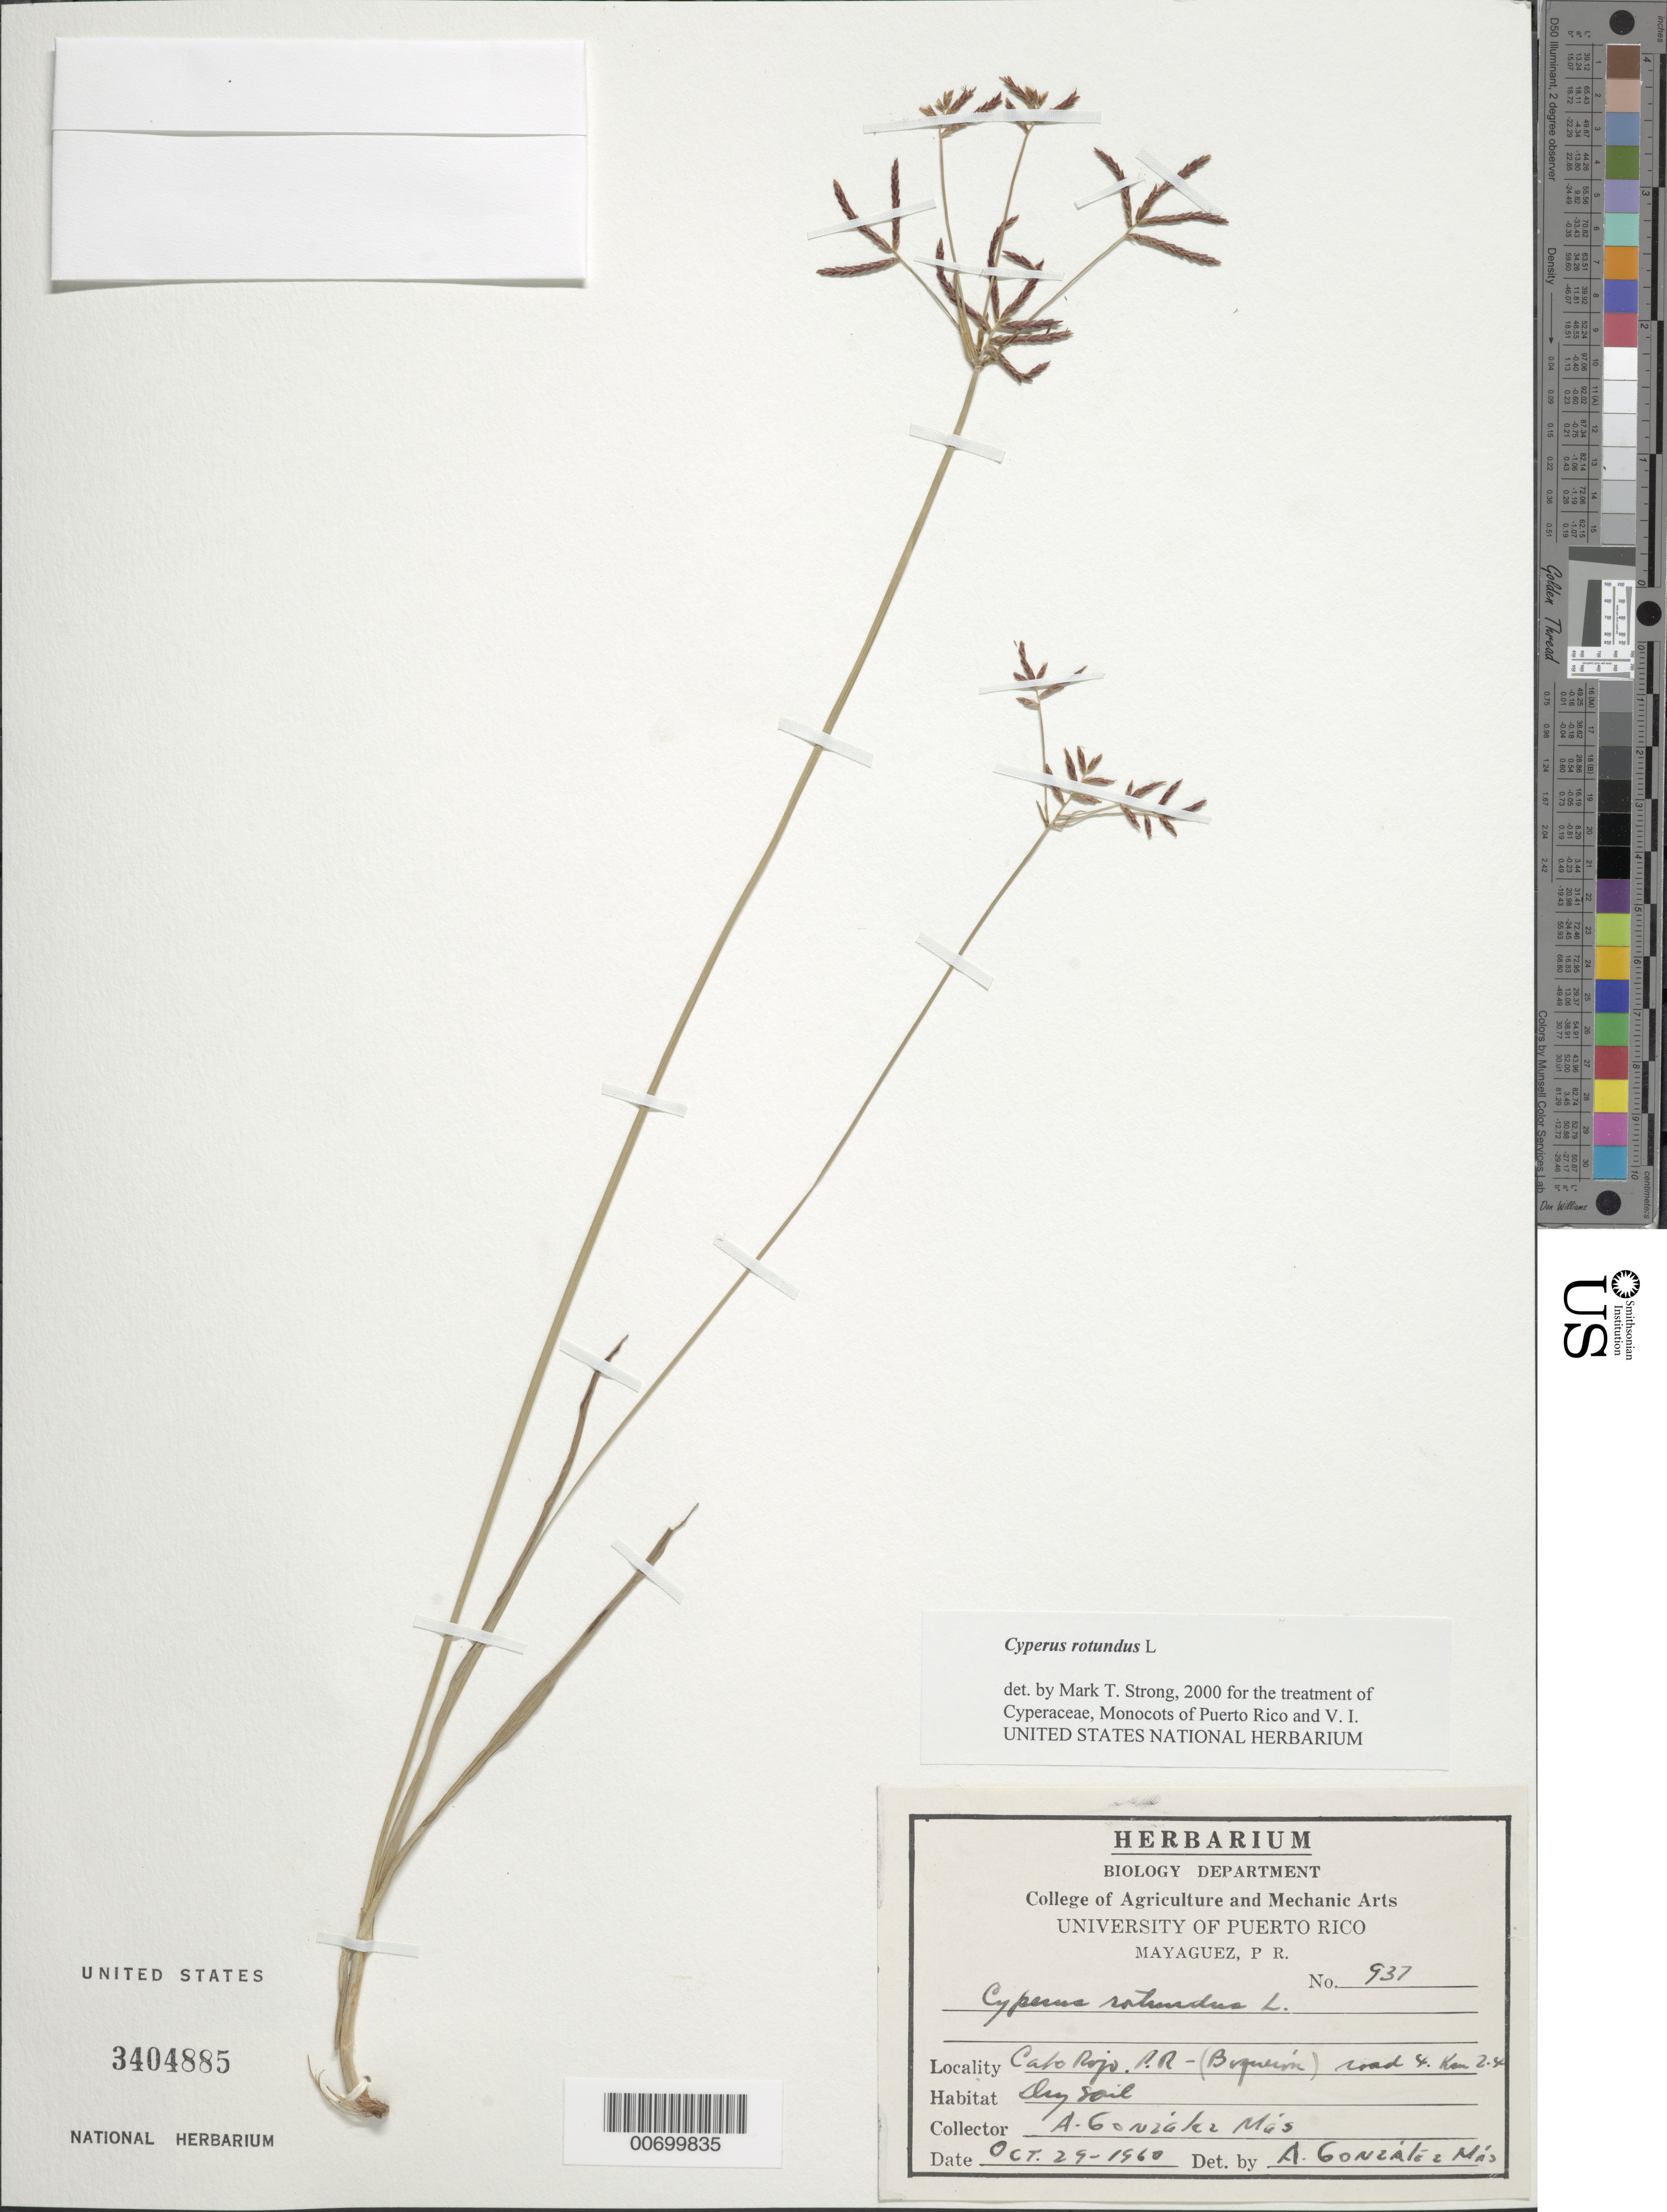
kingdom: Plantae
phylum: Tracheophyta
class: Liliopsida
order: Poales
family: Cyperaceae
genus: Cyperus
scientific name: Cyperus rotundus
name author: L.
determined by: Strong, M. T., (US), Smithsonian Institution - National Museum of Natural History (UNITED STATES)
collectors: A. González Más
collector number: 937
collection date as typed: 29 Oct 1960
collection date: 1960-10-29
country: Puerto Rico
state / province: Cabo Rojo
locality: Cabo Rojo: Boqueron, Rd. 4, km 2.4.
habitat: Dry soil.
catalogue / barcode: US 3404885